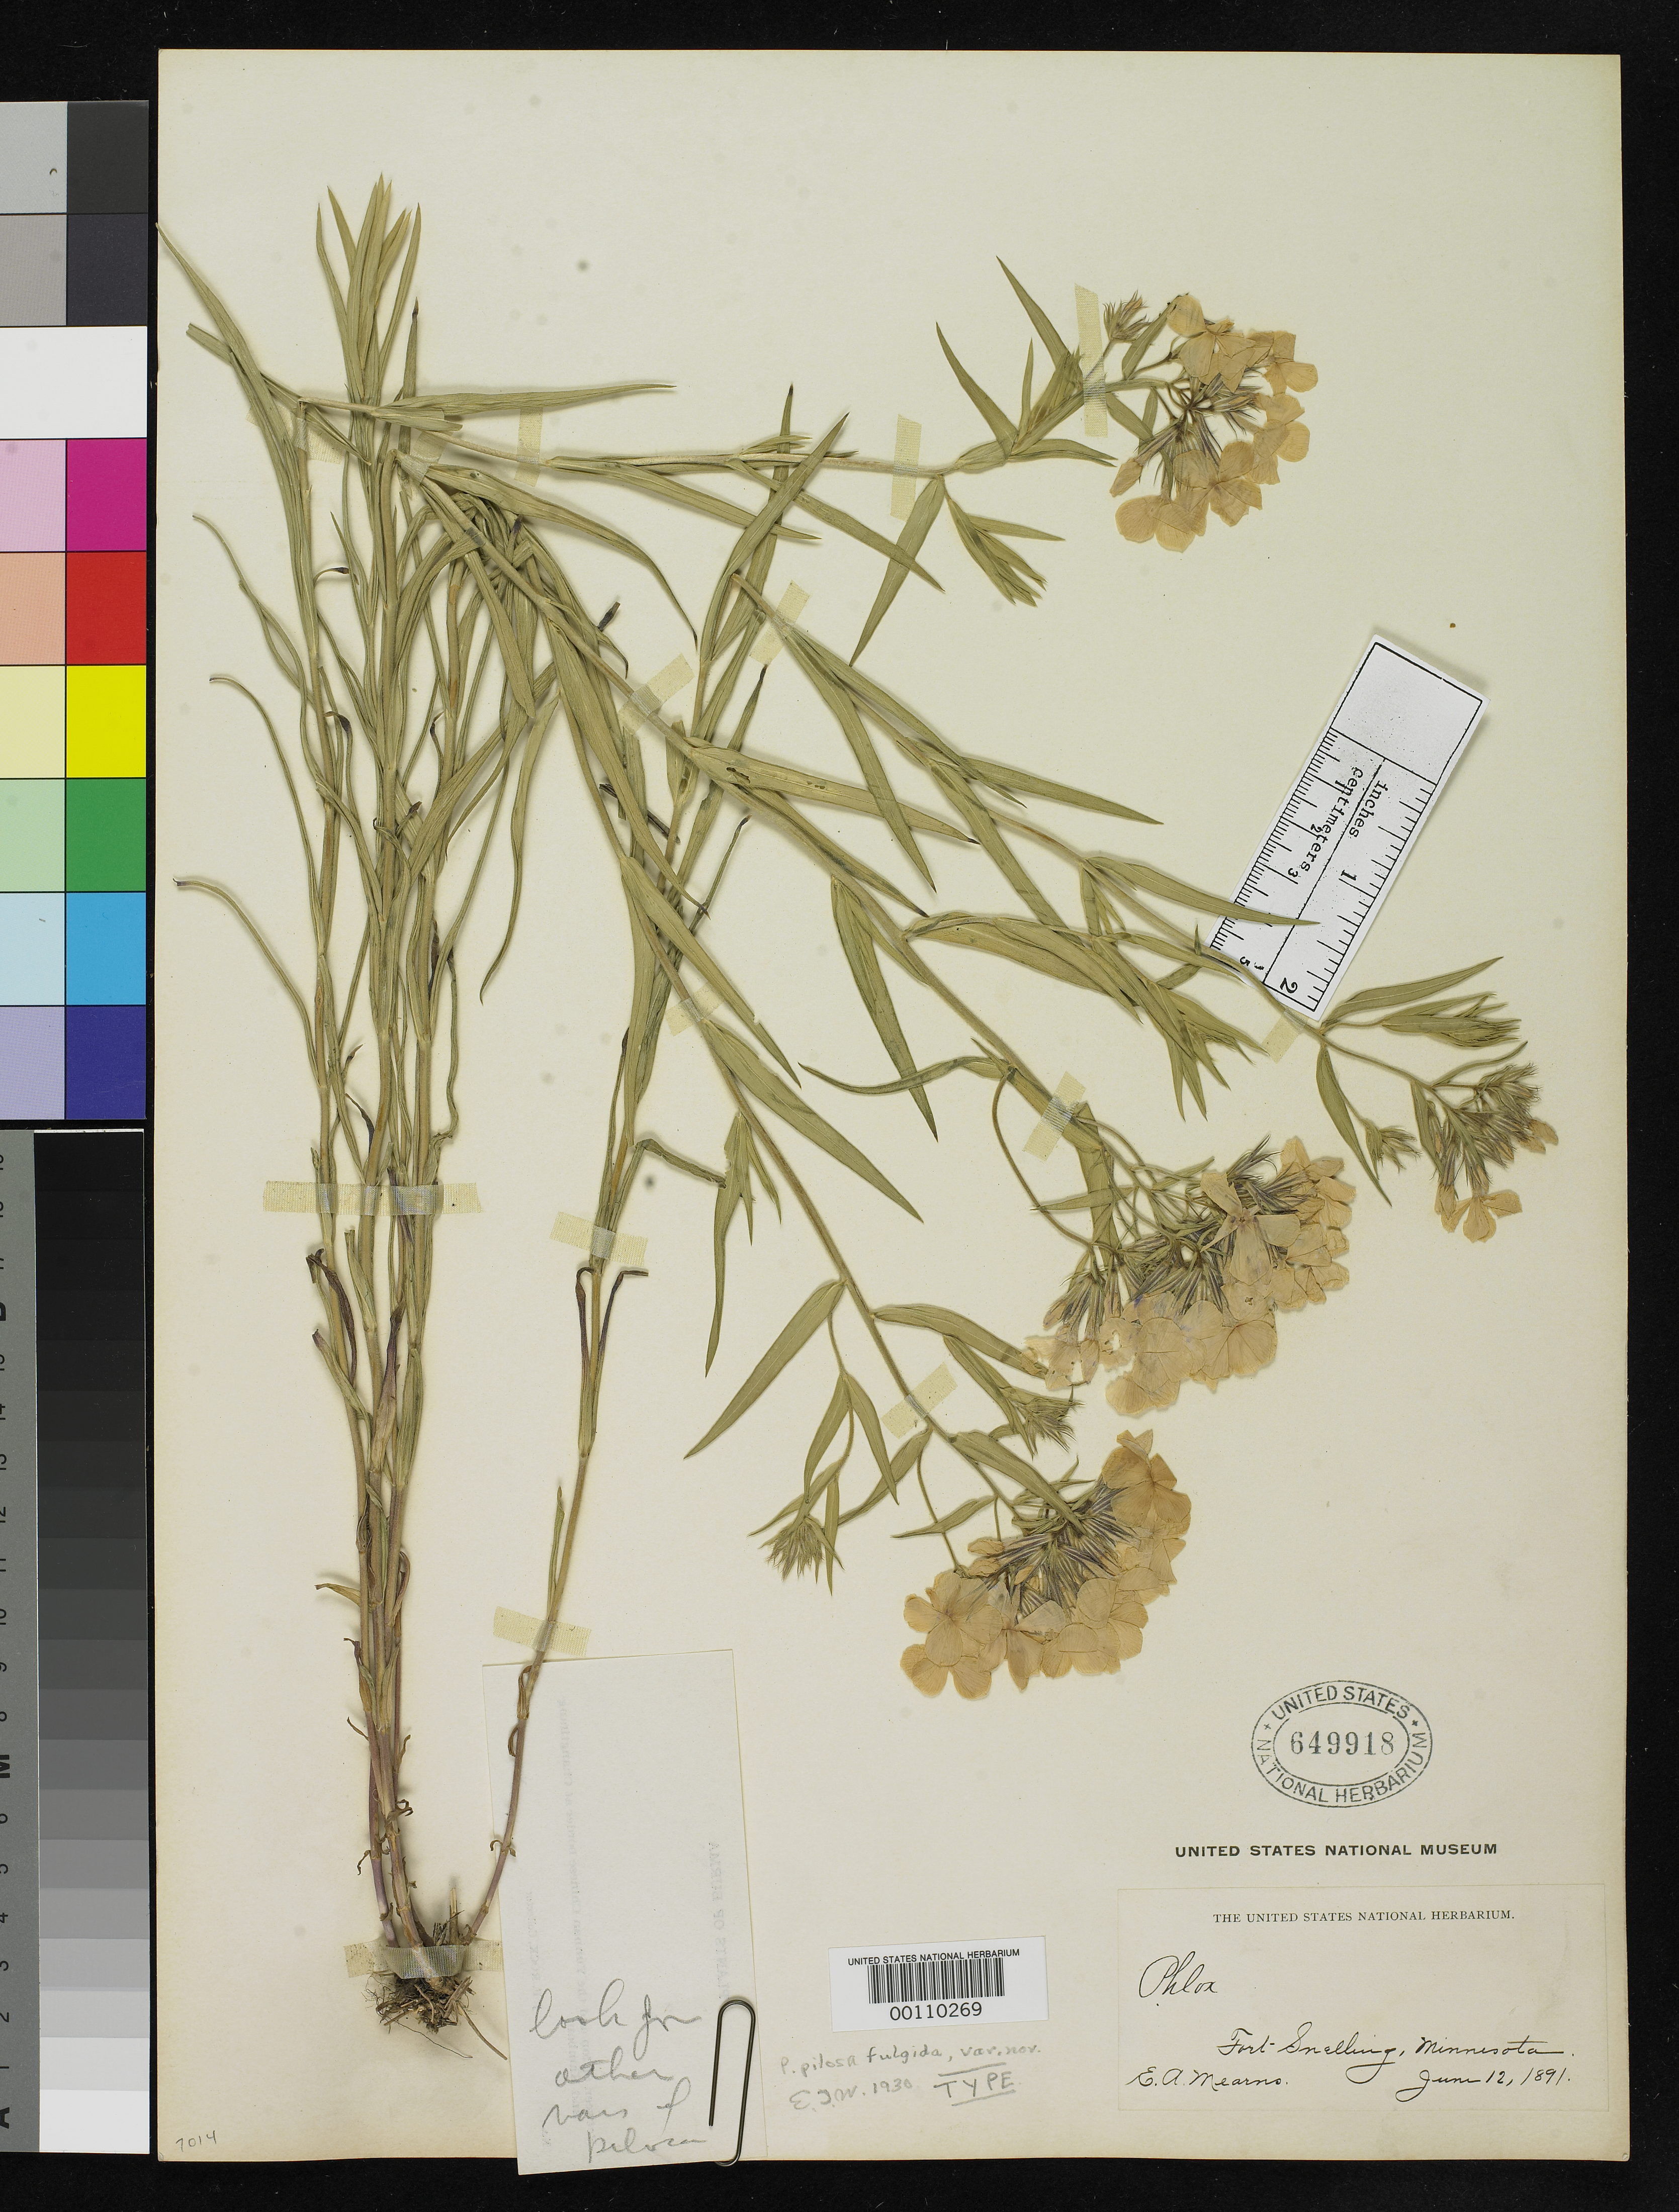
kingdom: Plantae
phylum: Tracheophyta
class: Magnoliopsida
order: Ericales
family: Polemoniaceae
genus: Phlox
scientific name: Phlox pilosa var. fulgida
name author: Wherry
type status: Holotype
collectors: E. A. Mearns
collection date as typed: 12 Jun 1891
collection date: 1891-06-12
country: United States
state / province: Minnesota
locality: Fort Snelling.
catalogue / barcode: US 649918